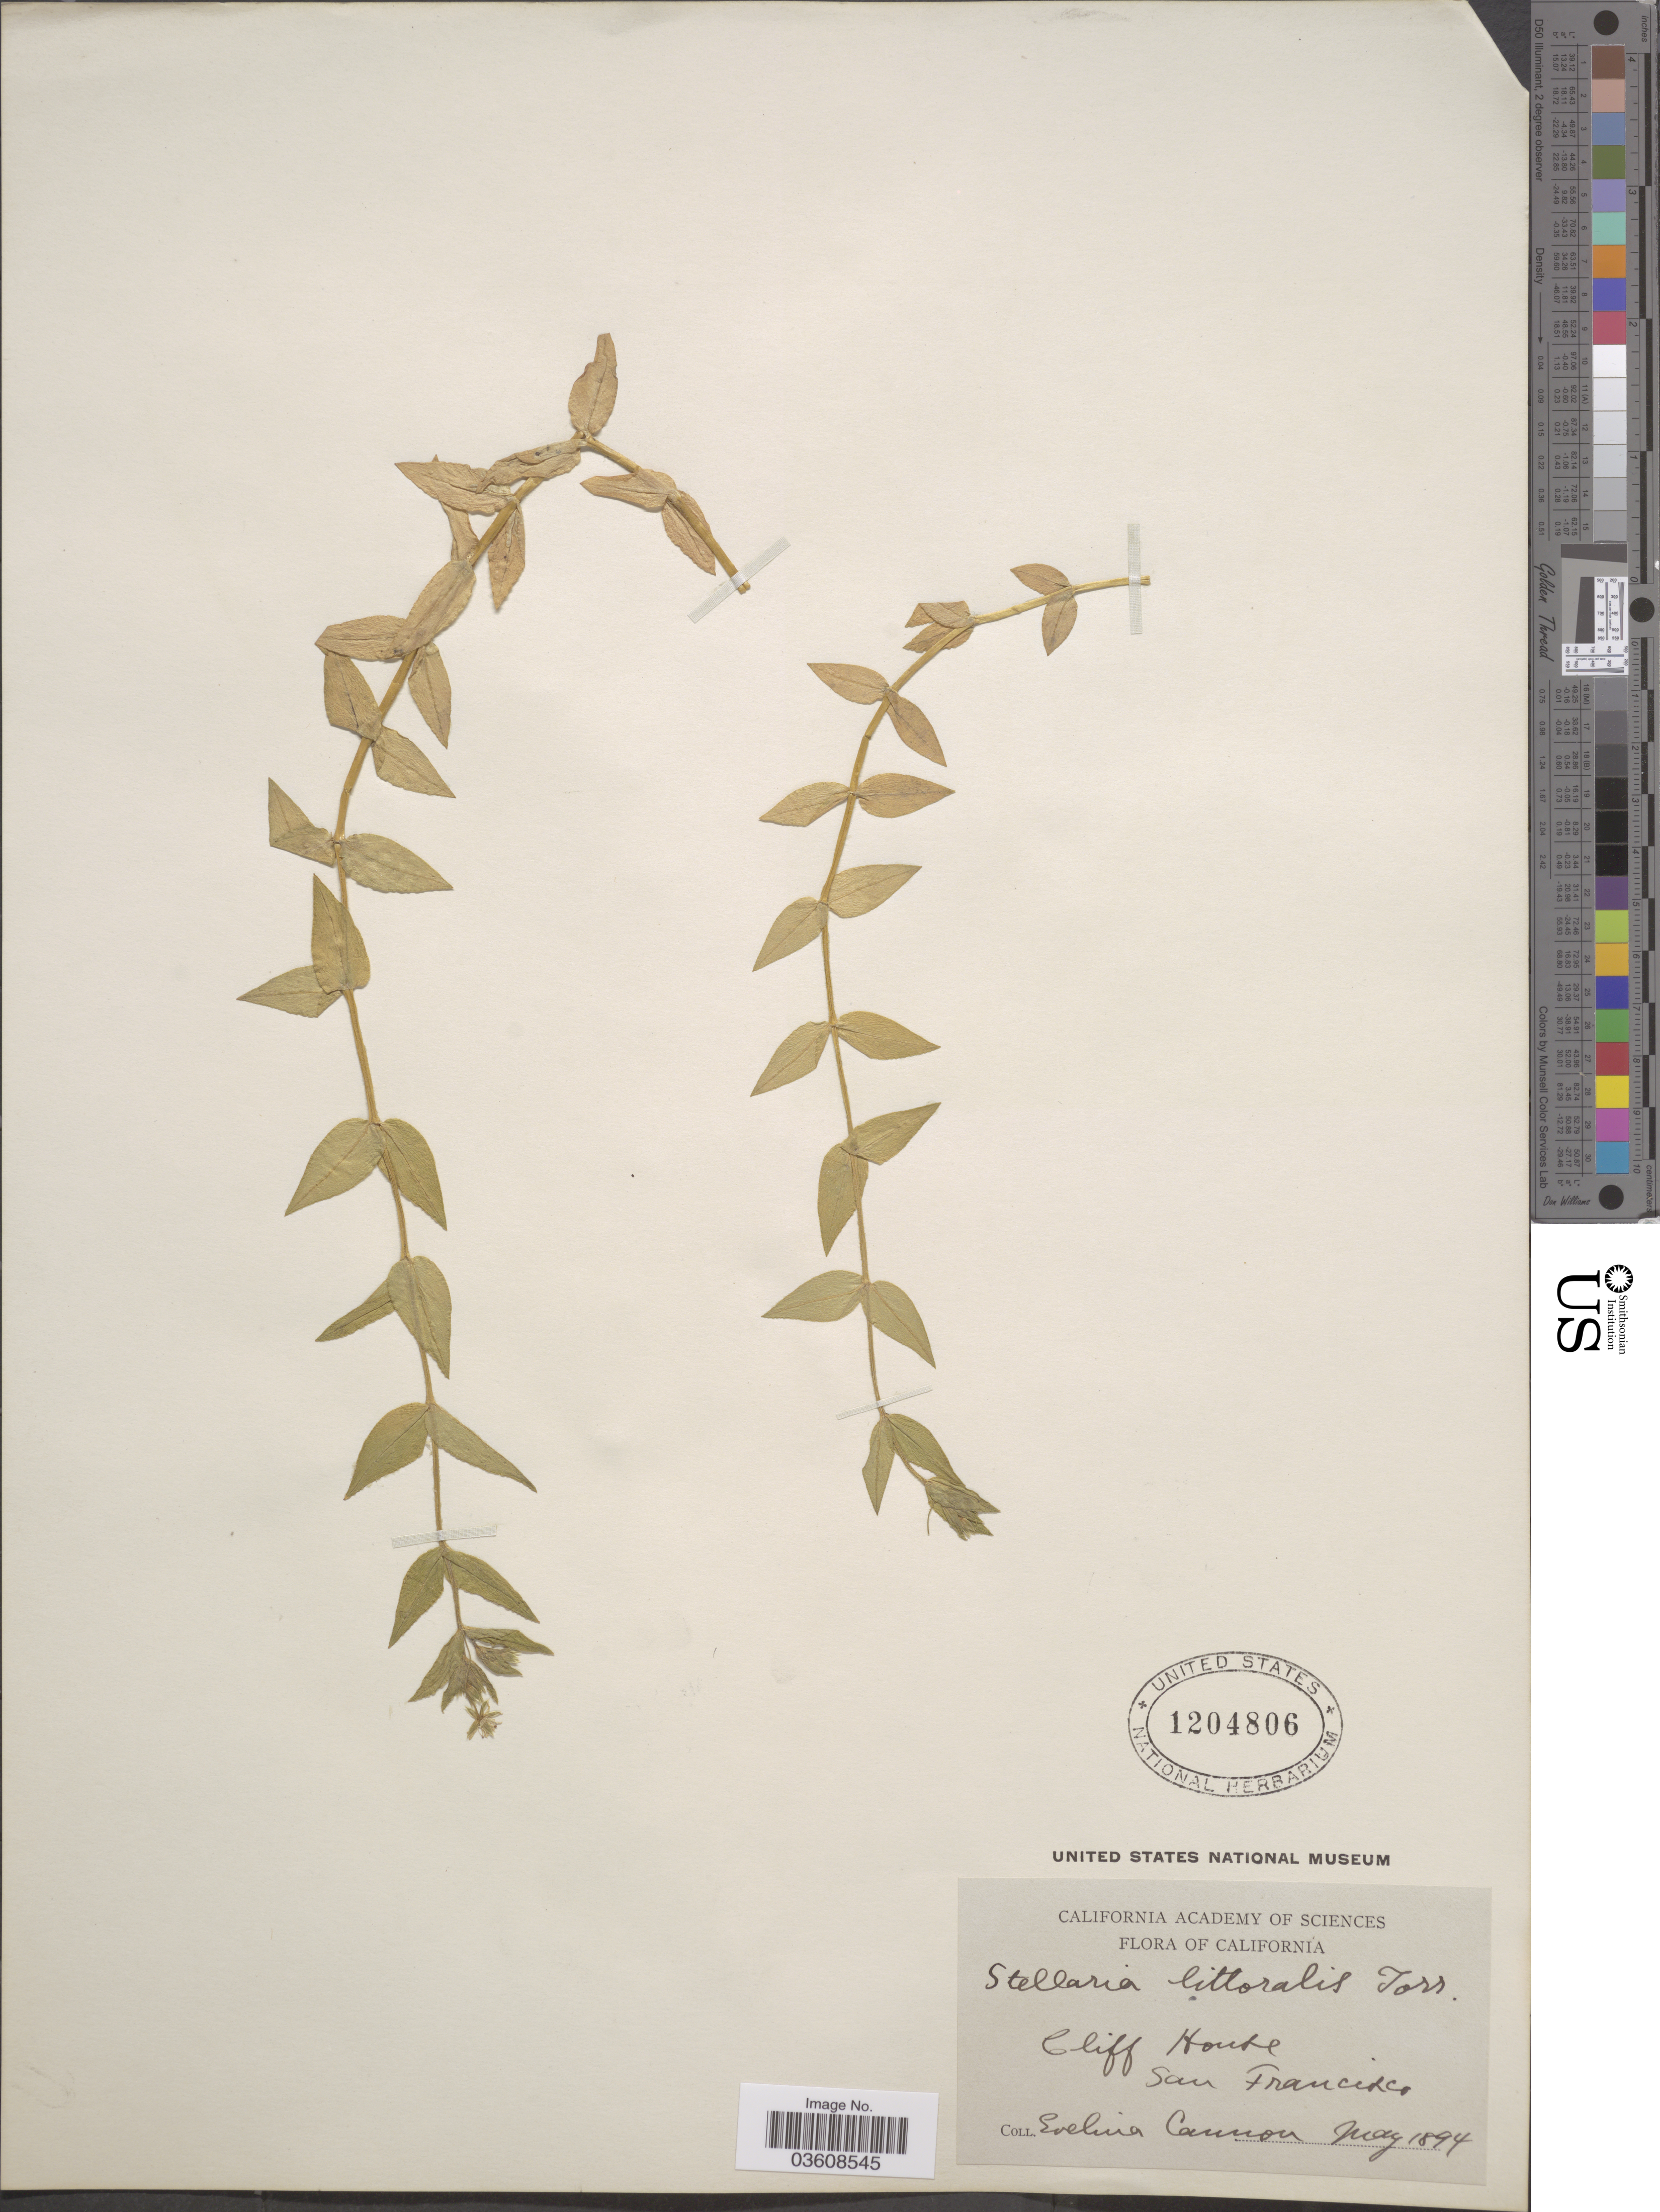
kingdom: Plantae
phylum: Tracheophyta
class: Magnoliopsida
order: Caryophyllales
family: Caryophyllaceae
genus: Stellaria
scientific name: Stellaria littoralis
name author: Torr.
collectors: E. Cannon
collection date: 1894-05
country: United States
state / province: California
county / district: San Francisco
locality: Cliff House. San Francisco.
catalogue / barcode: US 1204806